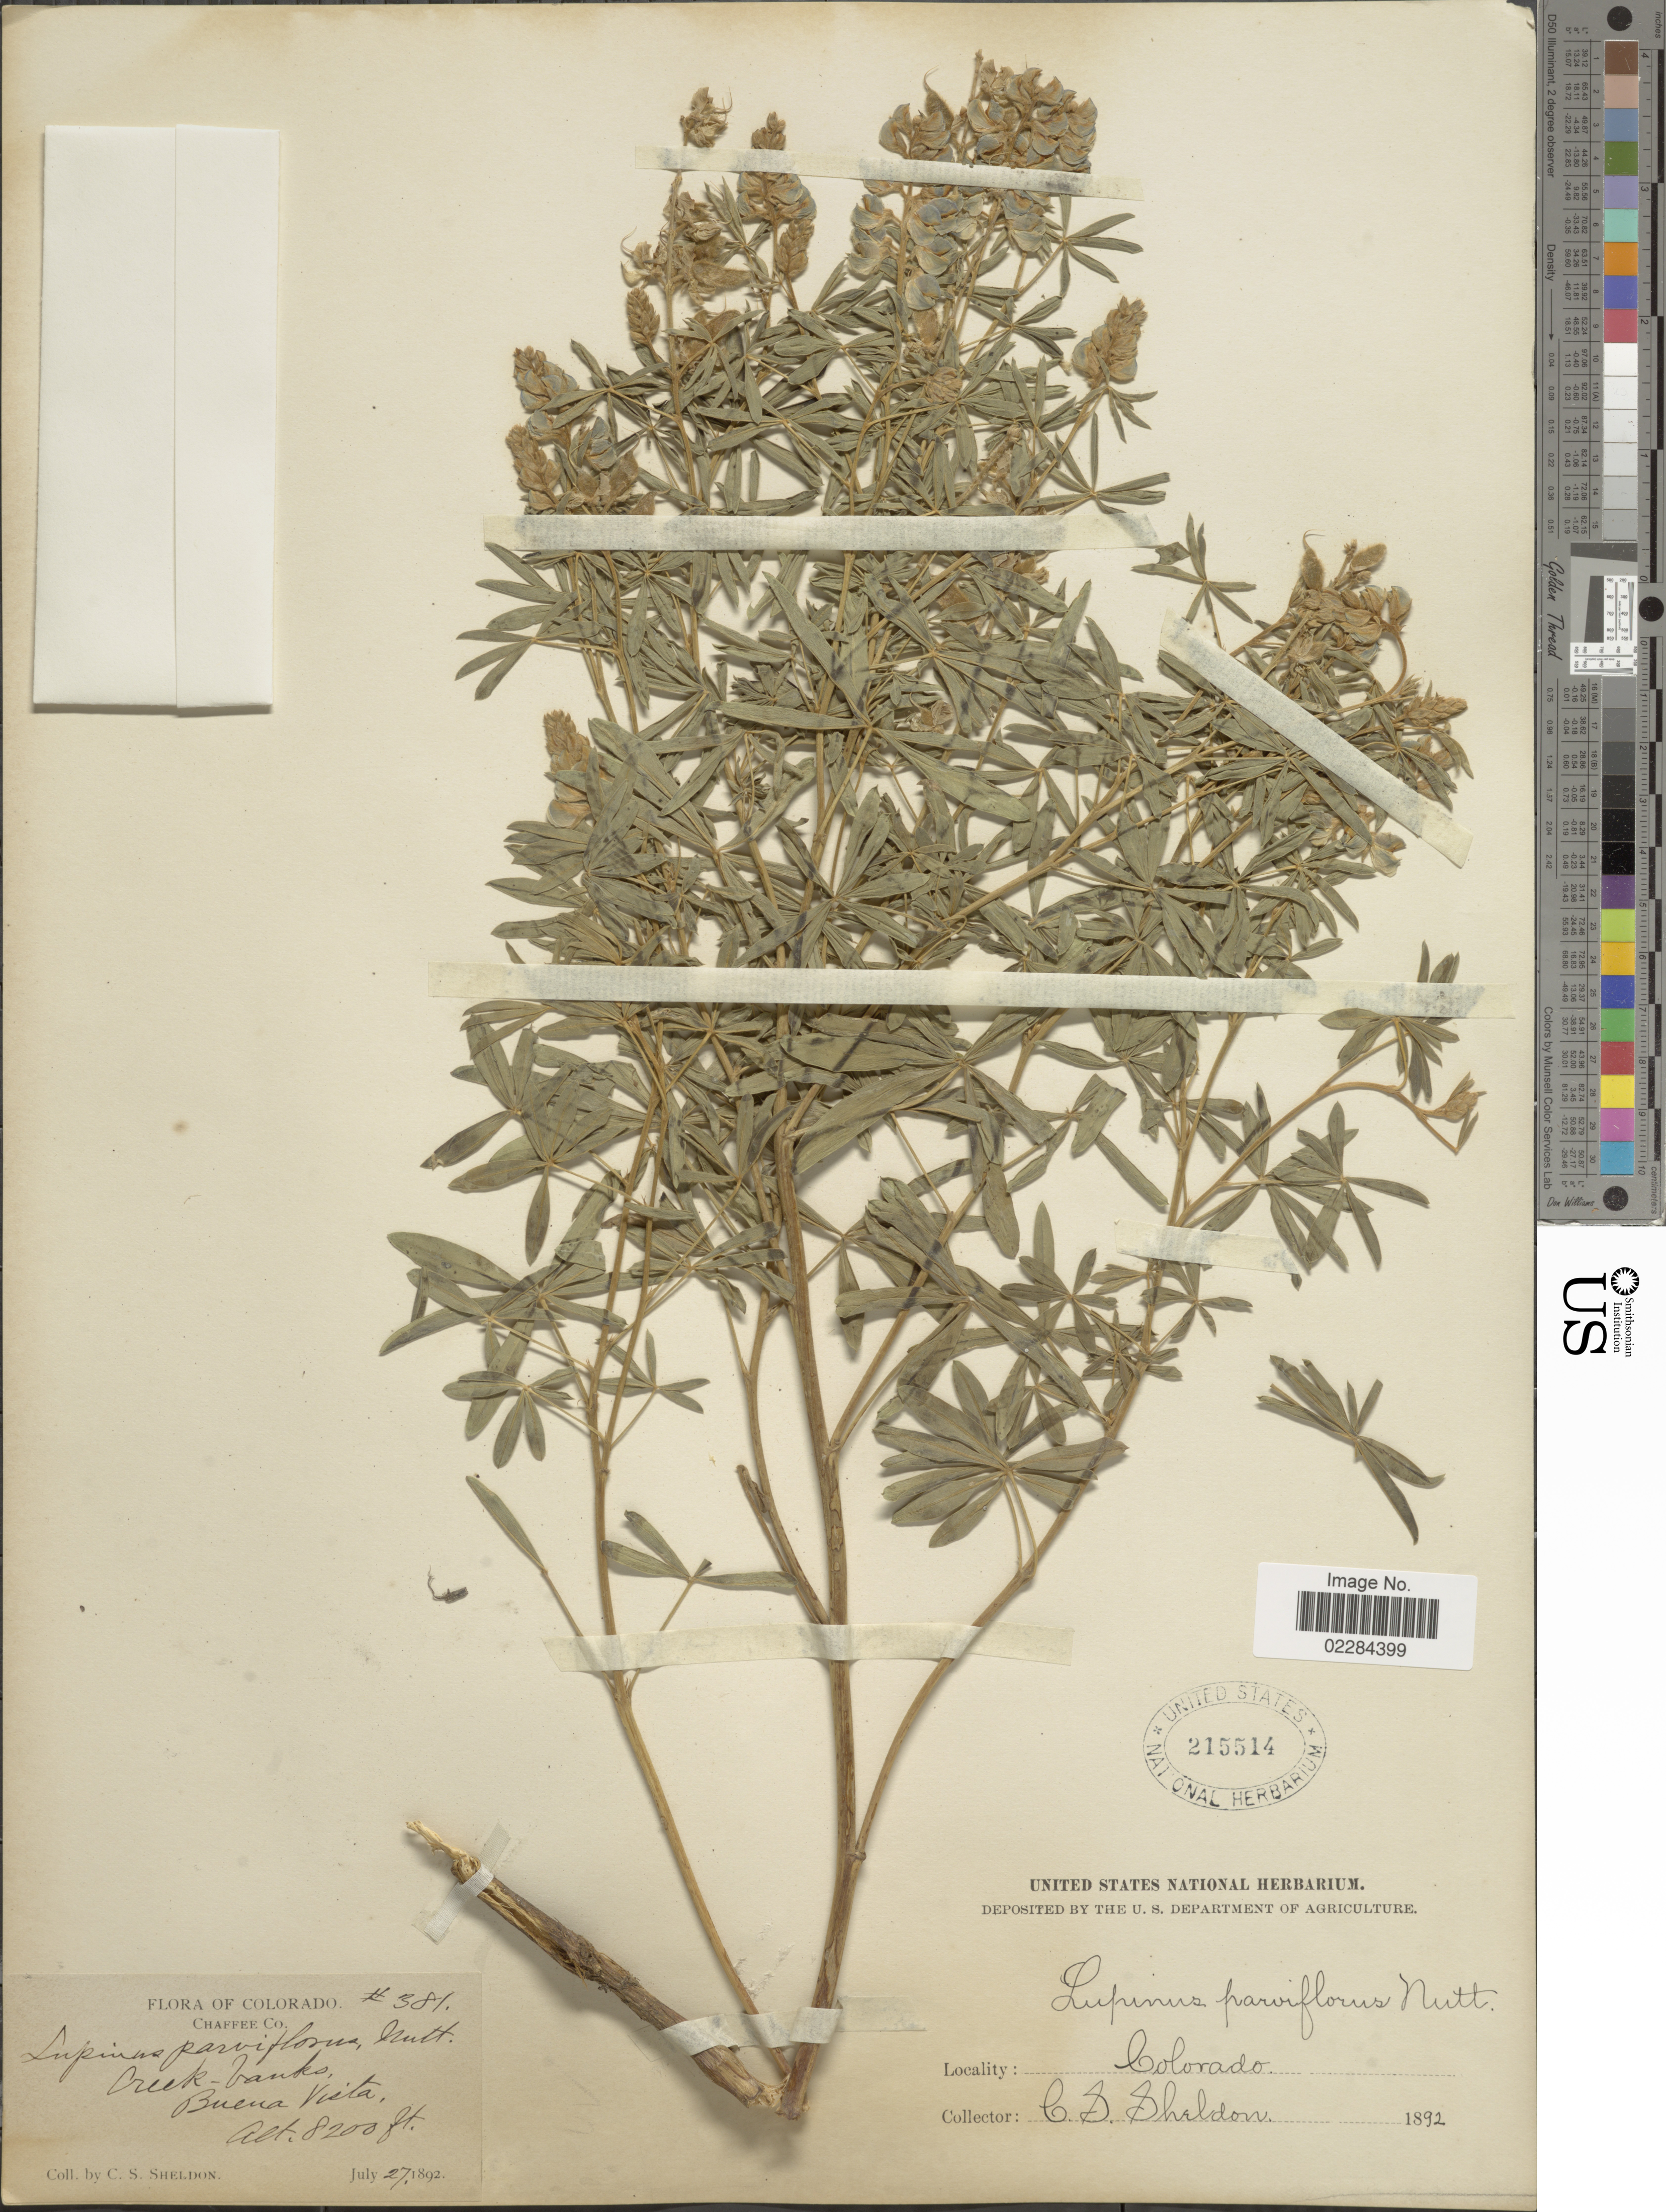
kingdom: Plantae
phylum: Tracheophyta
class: Magnoliopsida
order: Fabales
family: Fabaceae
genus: Lupinus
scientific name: Lupinus argenteus var. parviflorus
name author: (Nutt. ex Hook. & Arn.) C.L. Hitchc.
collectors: C. S. Sheldon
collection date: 1892-07-27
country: United States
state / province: Colorado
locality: Creek - bnaks. Buena Vista.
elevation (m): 2499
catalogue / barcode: US 215514